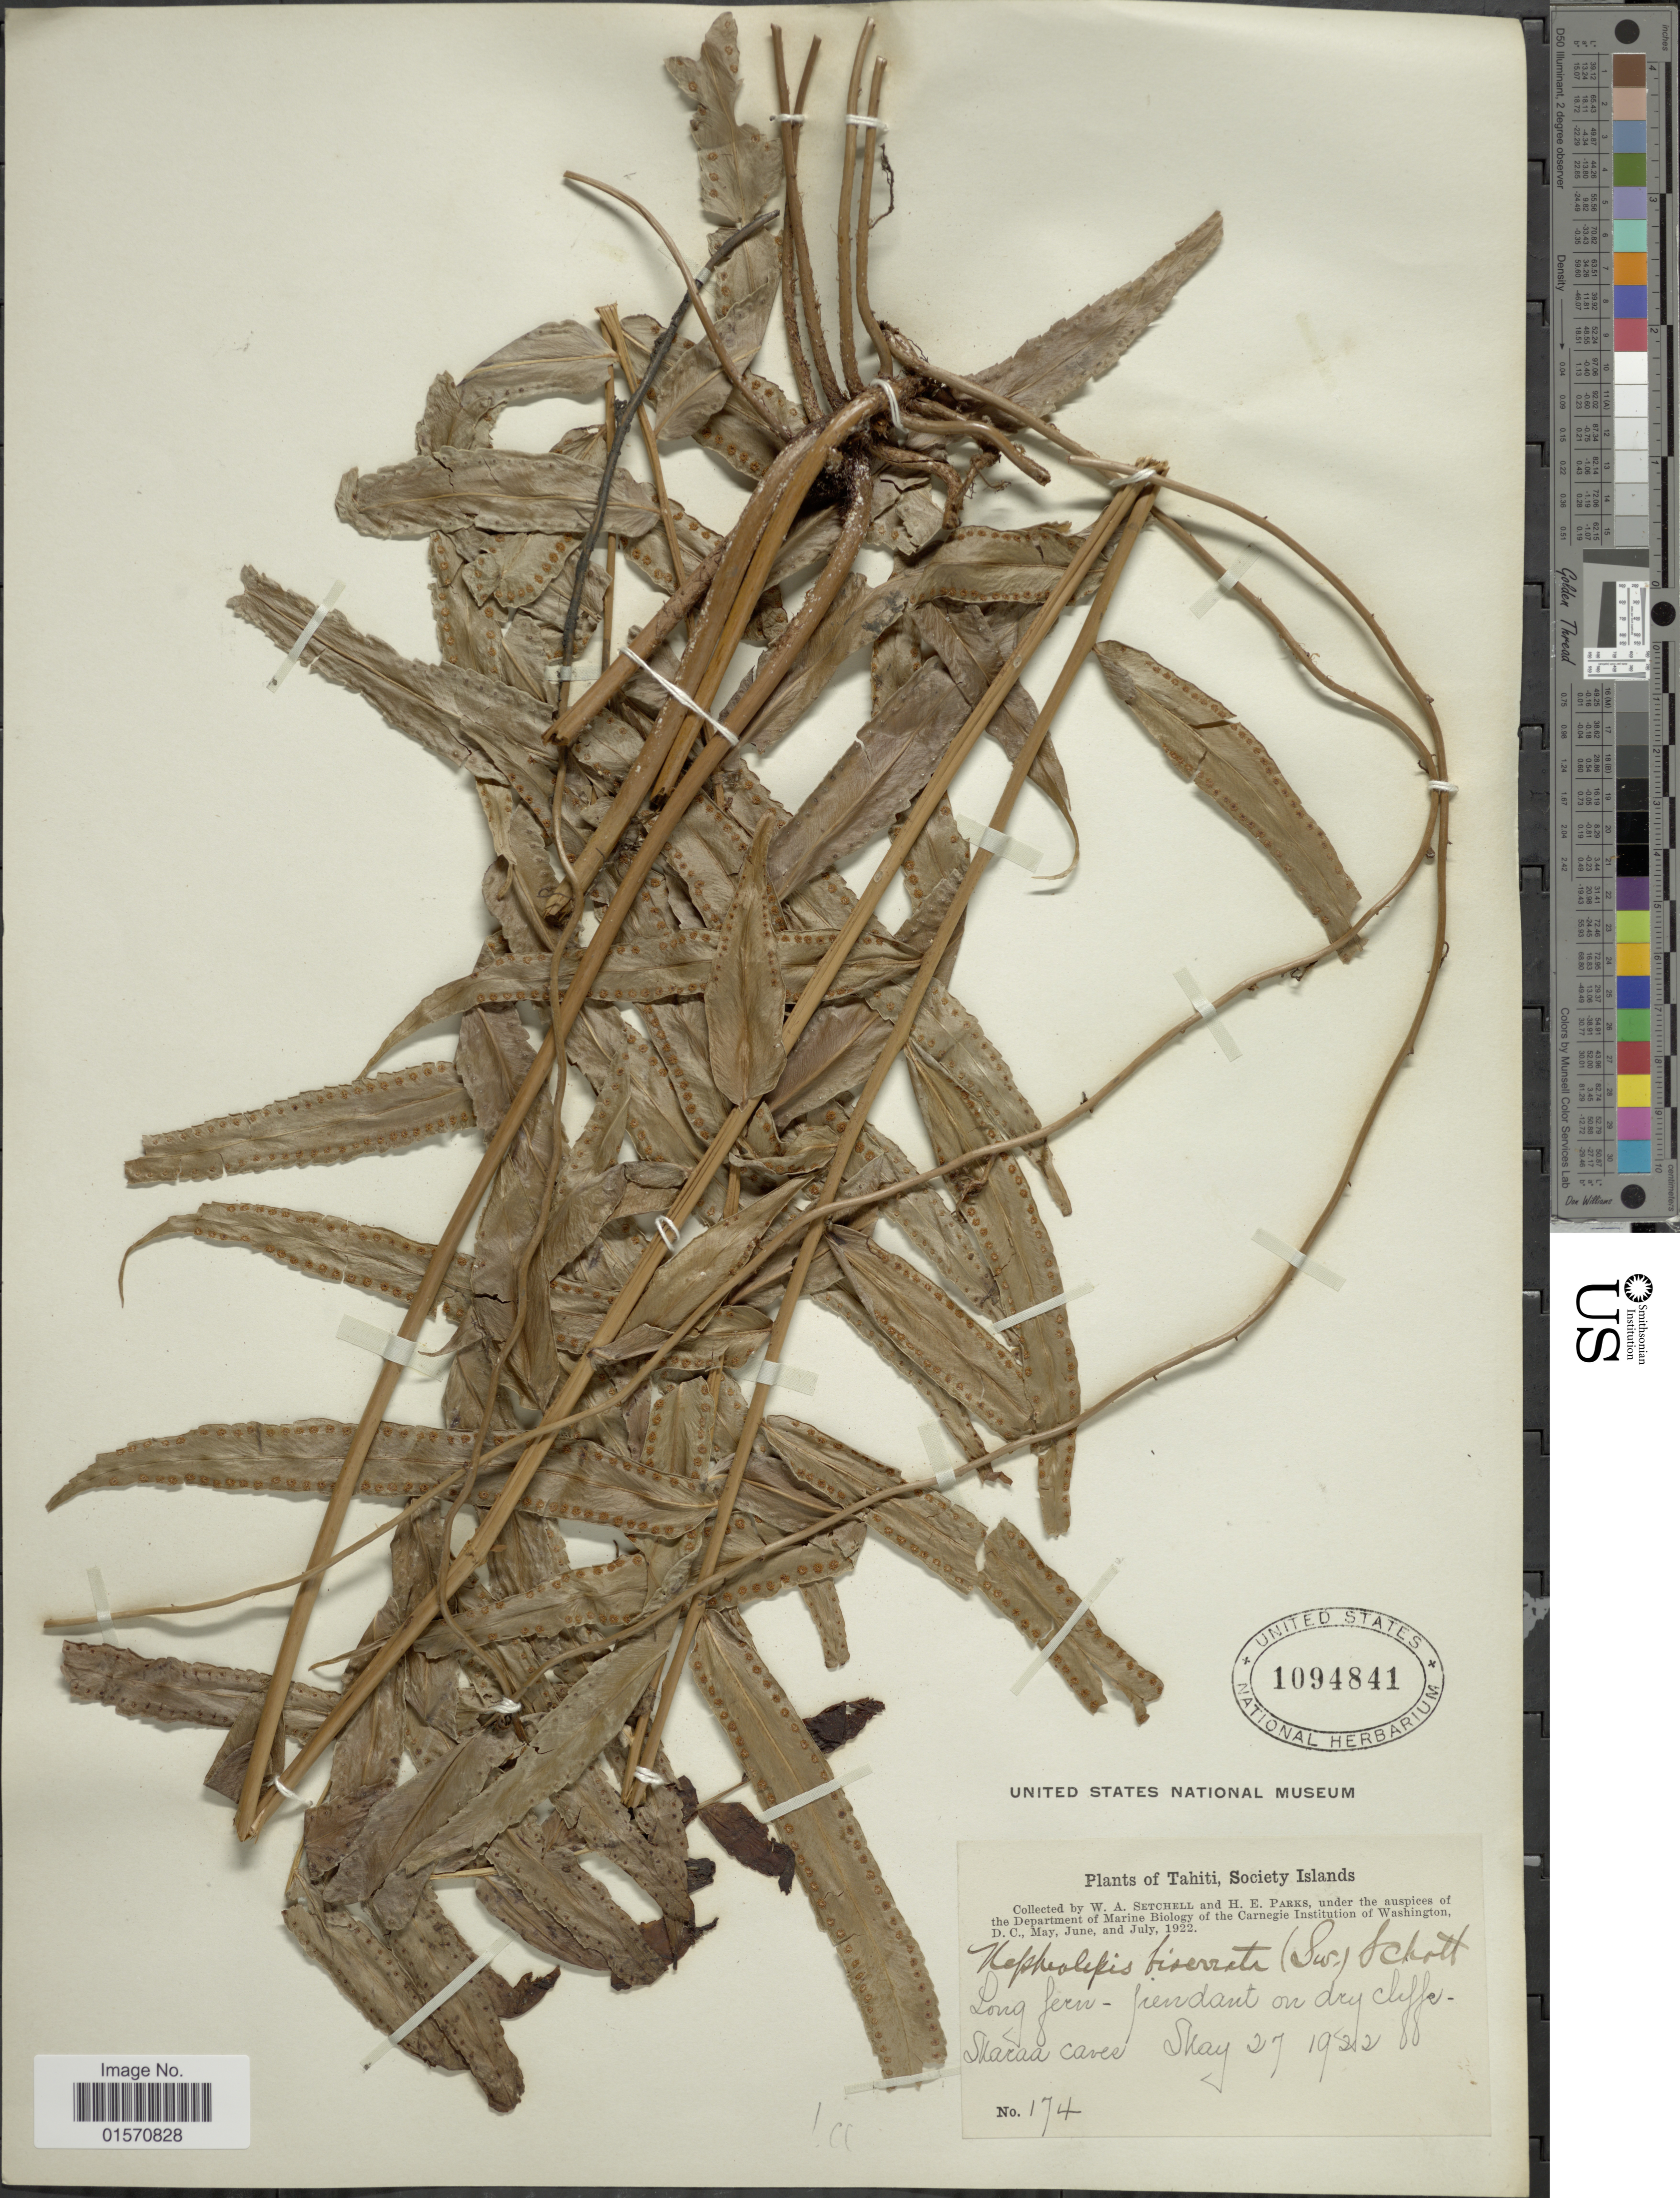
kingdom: Plantae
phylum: Tracheophyta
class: Polypodiopsida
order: Polypodiales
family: Nephrolepidaceae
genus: Nephrolepis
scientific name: Nephrolepis biserrata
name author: (Sw.) Schott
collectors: W. Setchell & H. E. Parks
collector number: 174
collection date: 1922-05-27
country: French Polynesia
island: Tahiti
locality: Tahiti, Society Islands. Maraa caves [interpreted]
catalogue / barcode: US 1094841